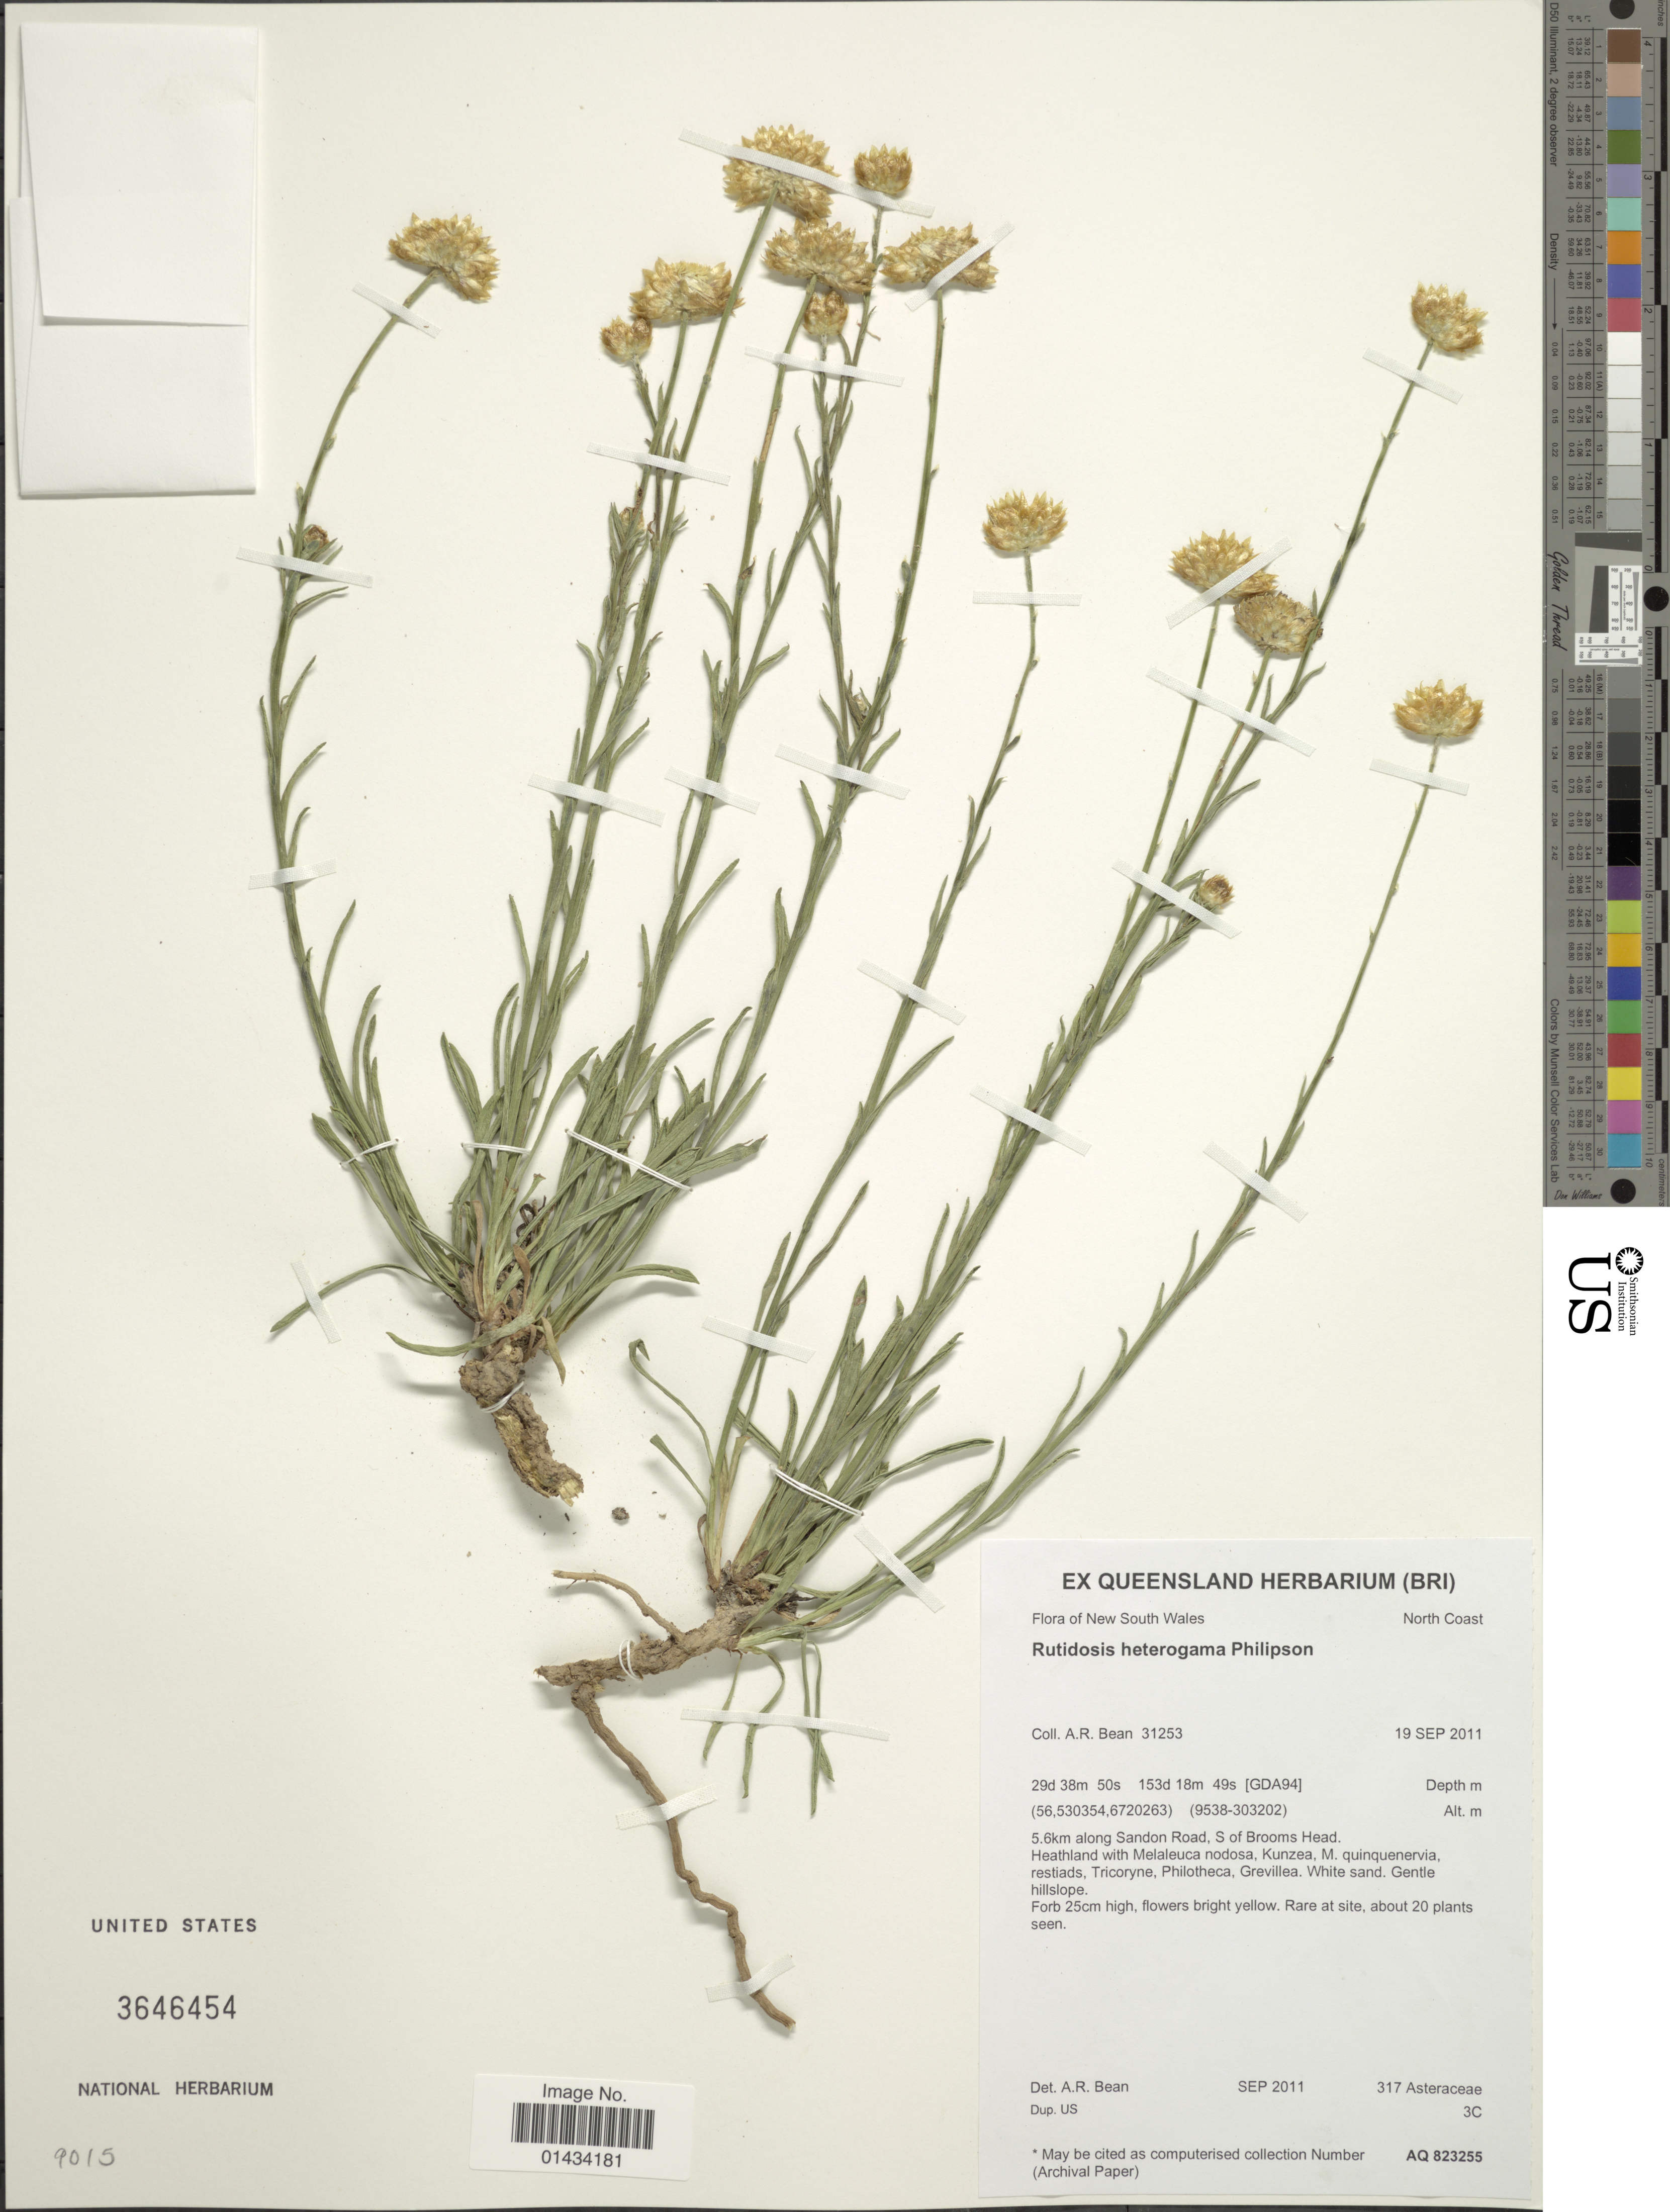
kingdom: Plantae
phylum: Tracheophyta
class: Magnoliopsida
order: Asterales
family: Asteraceae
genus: Rutidosis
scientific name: Rutidosis heterogama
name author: Philipson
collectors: A. R. Bean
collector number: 31253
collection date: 2011-09-19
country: Australia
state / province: New South Wales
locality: North Coast, 5.6 km along Sandon Road, S of Brooms Head, Heatland, gentle hillslope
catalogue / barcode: US 3646454